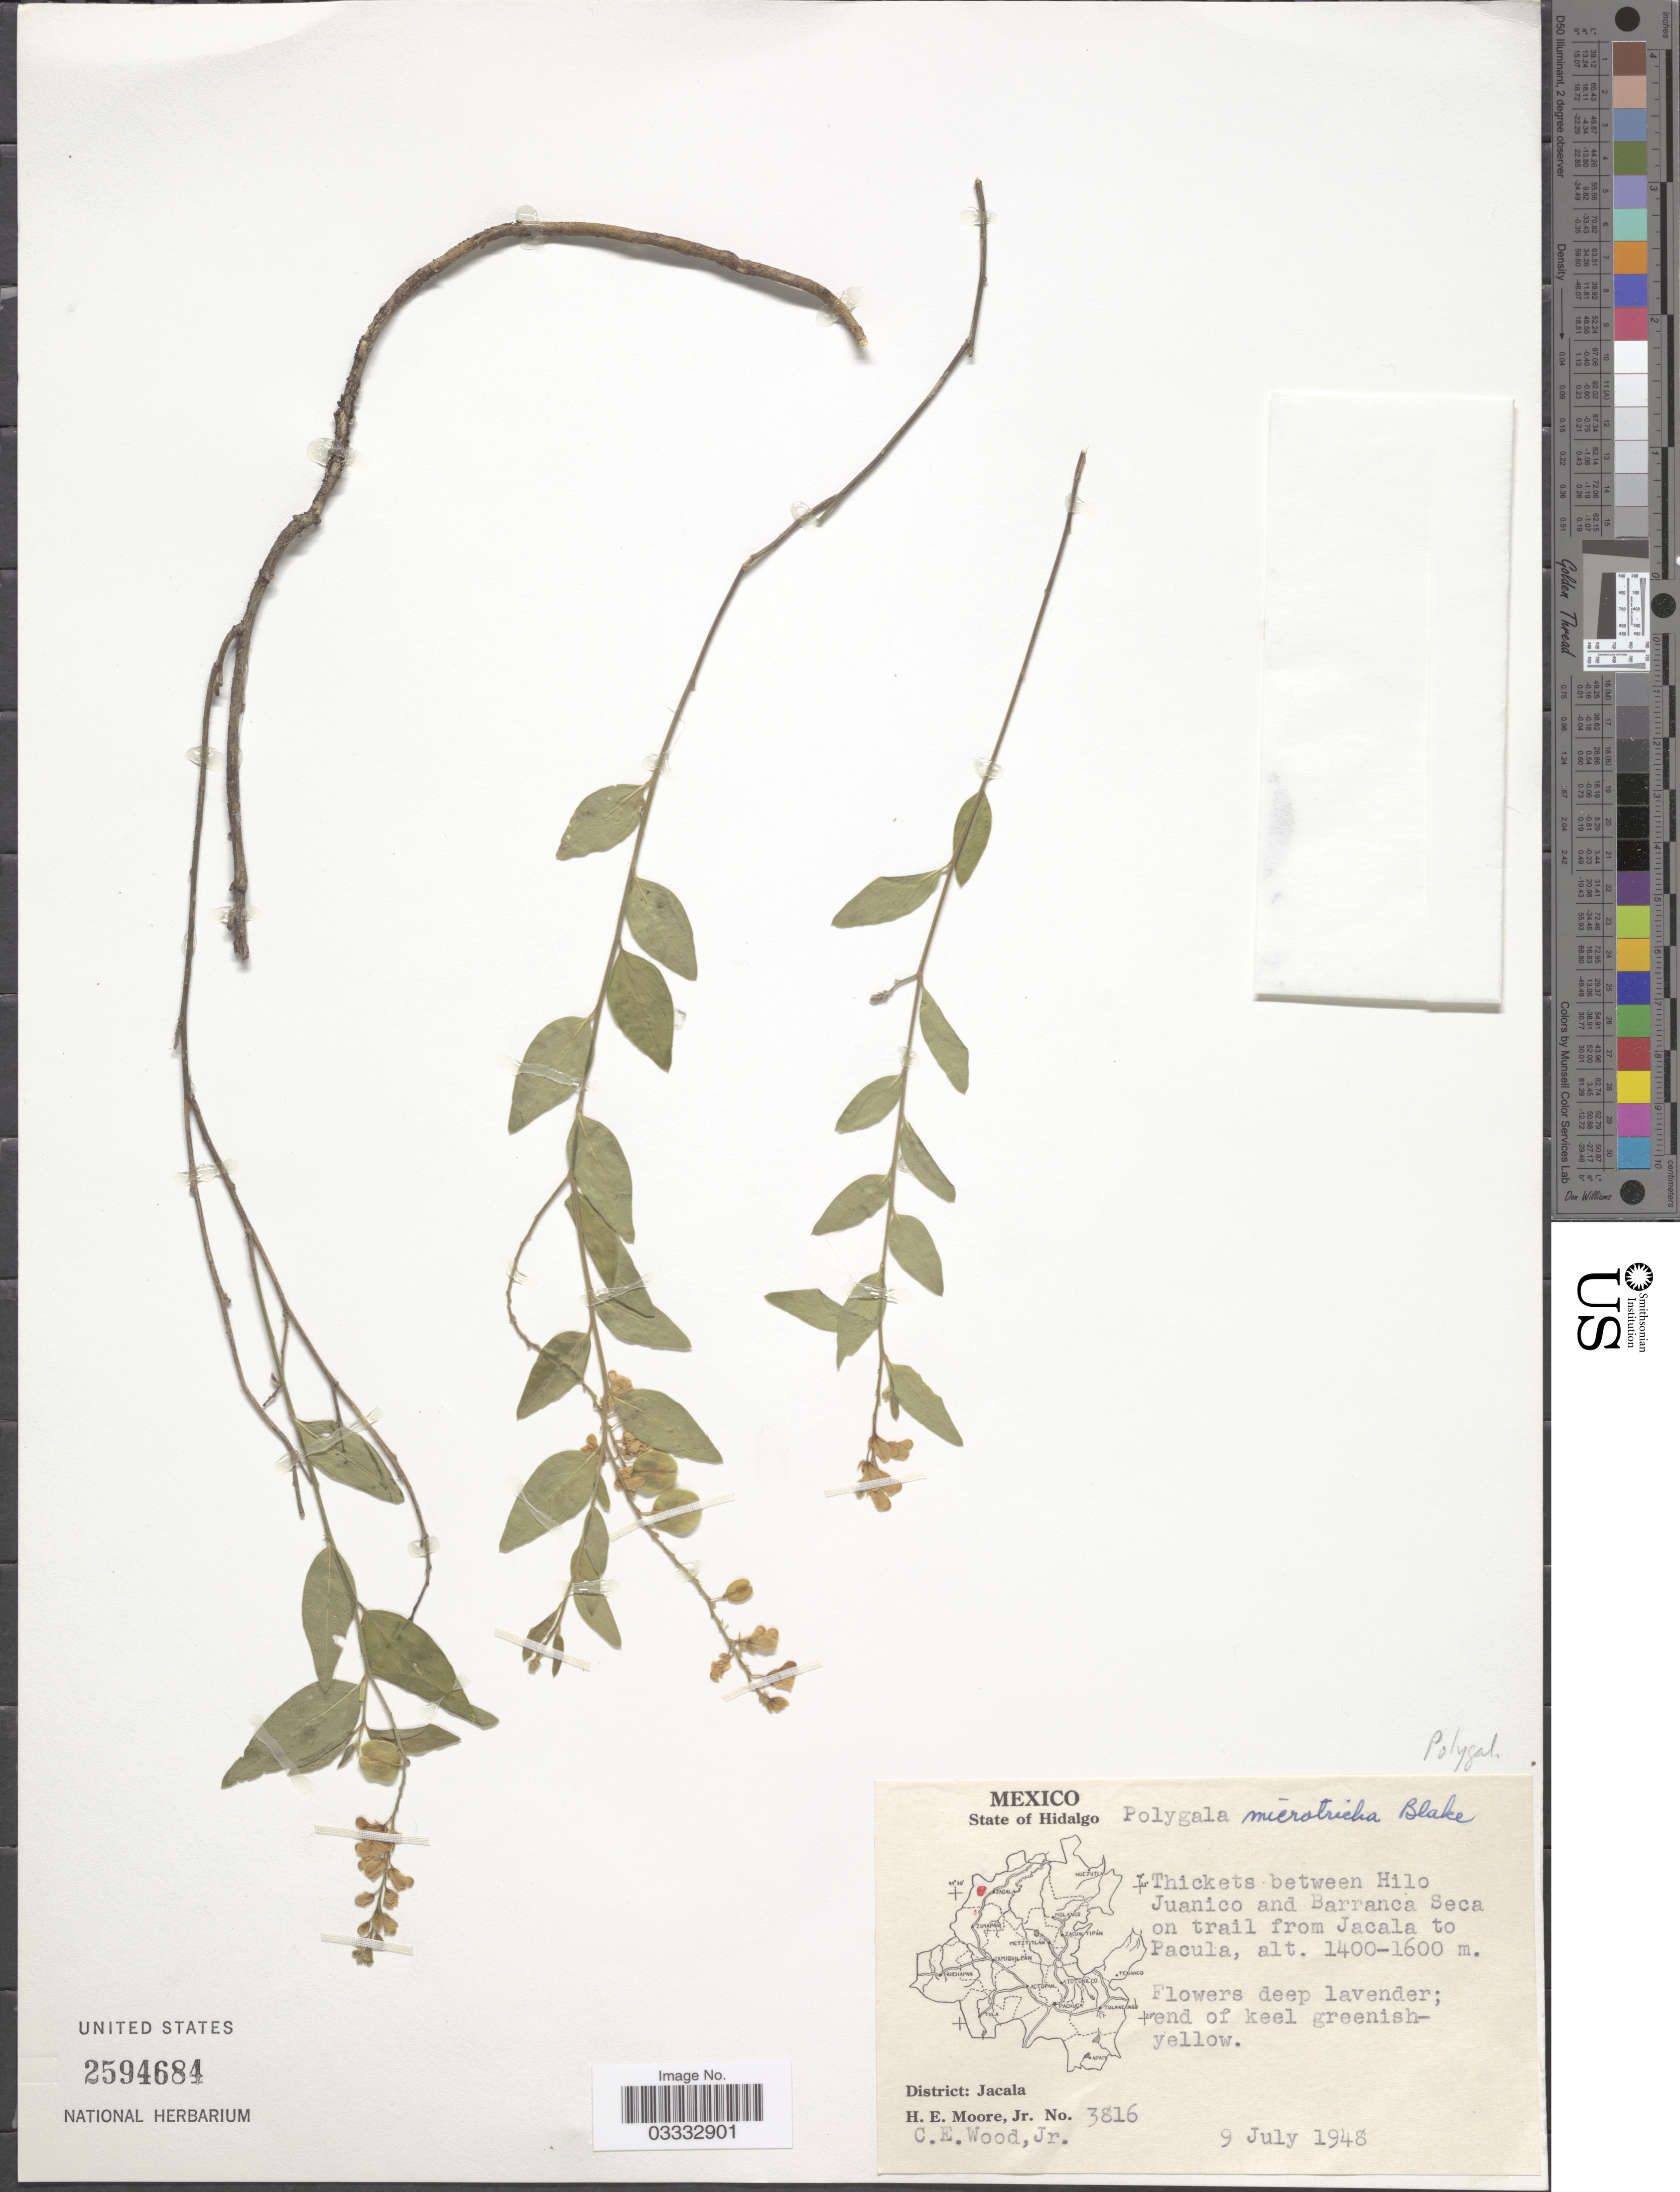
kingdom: Plantae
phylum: Tracheophyta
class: Magnoliopsida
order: Fabales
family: Polygalaceae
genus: Polygala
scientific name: Polygala microtricha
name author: S.F. Blake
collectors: H. Moore & C. Wood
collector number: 3816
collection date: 1948-07-09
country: Mexico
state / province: Hidalgo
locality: Between Hilo Juanico and Barranca Seca on trail from Jacala to Pacula. District: Jacala.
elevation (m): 1400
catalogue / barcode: US 2594684